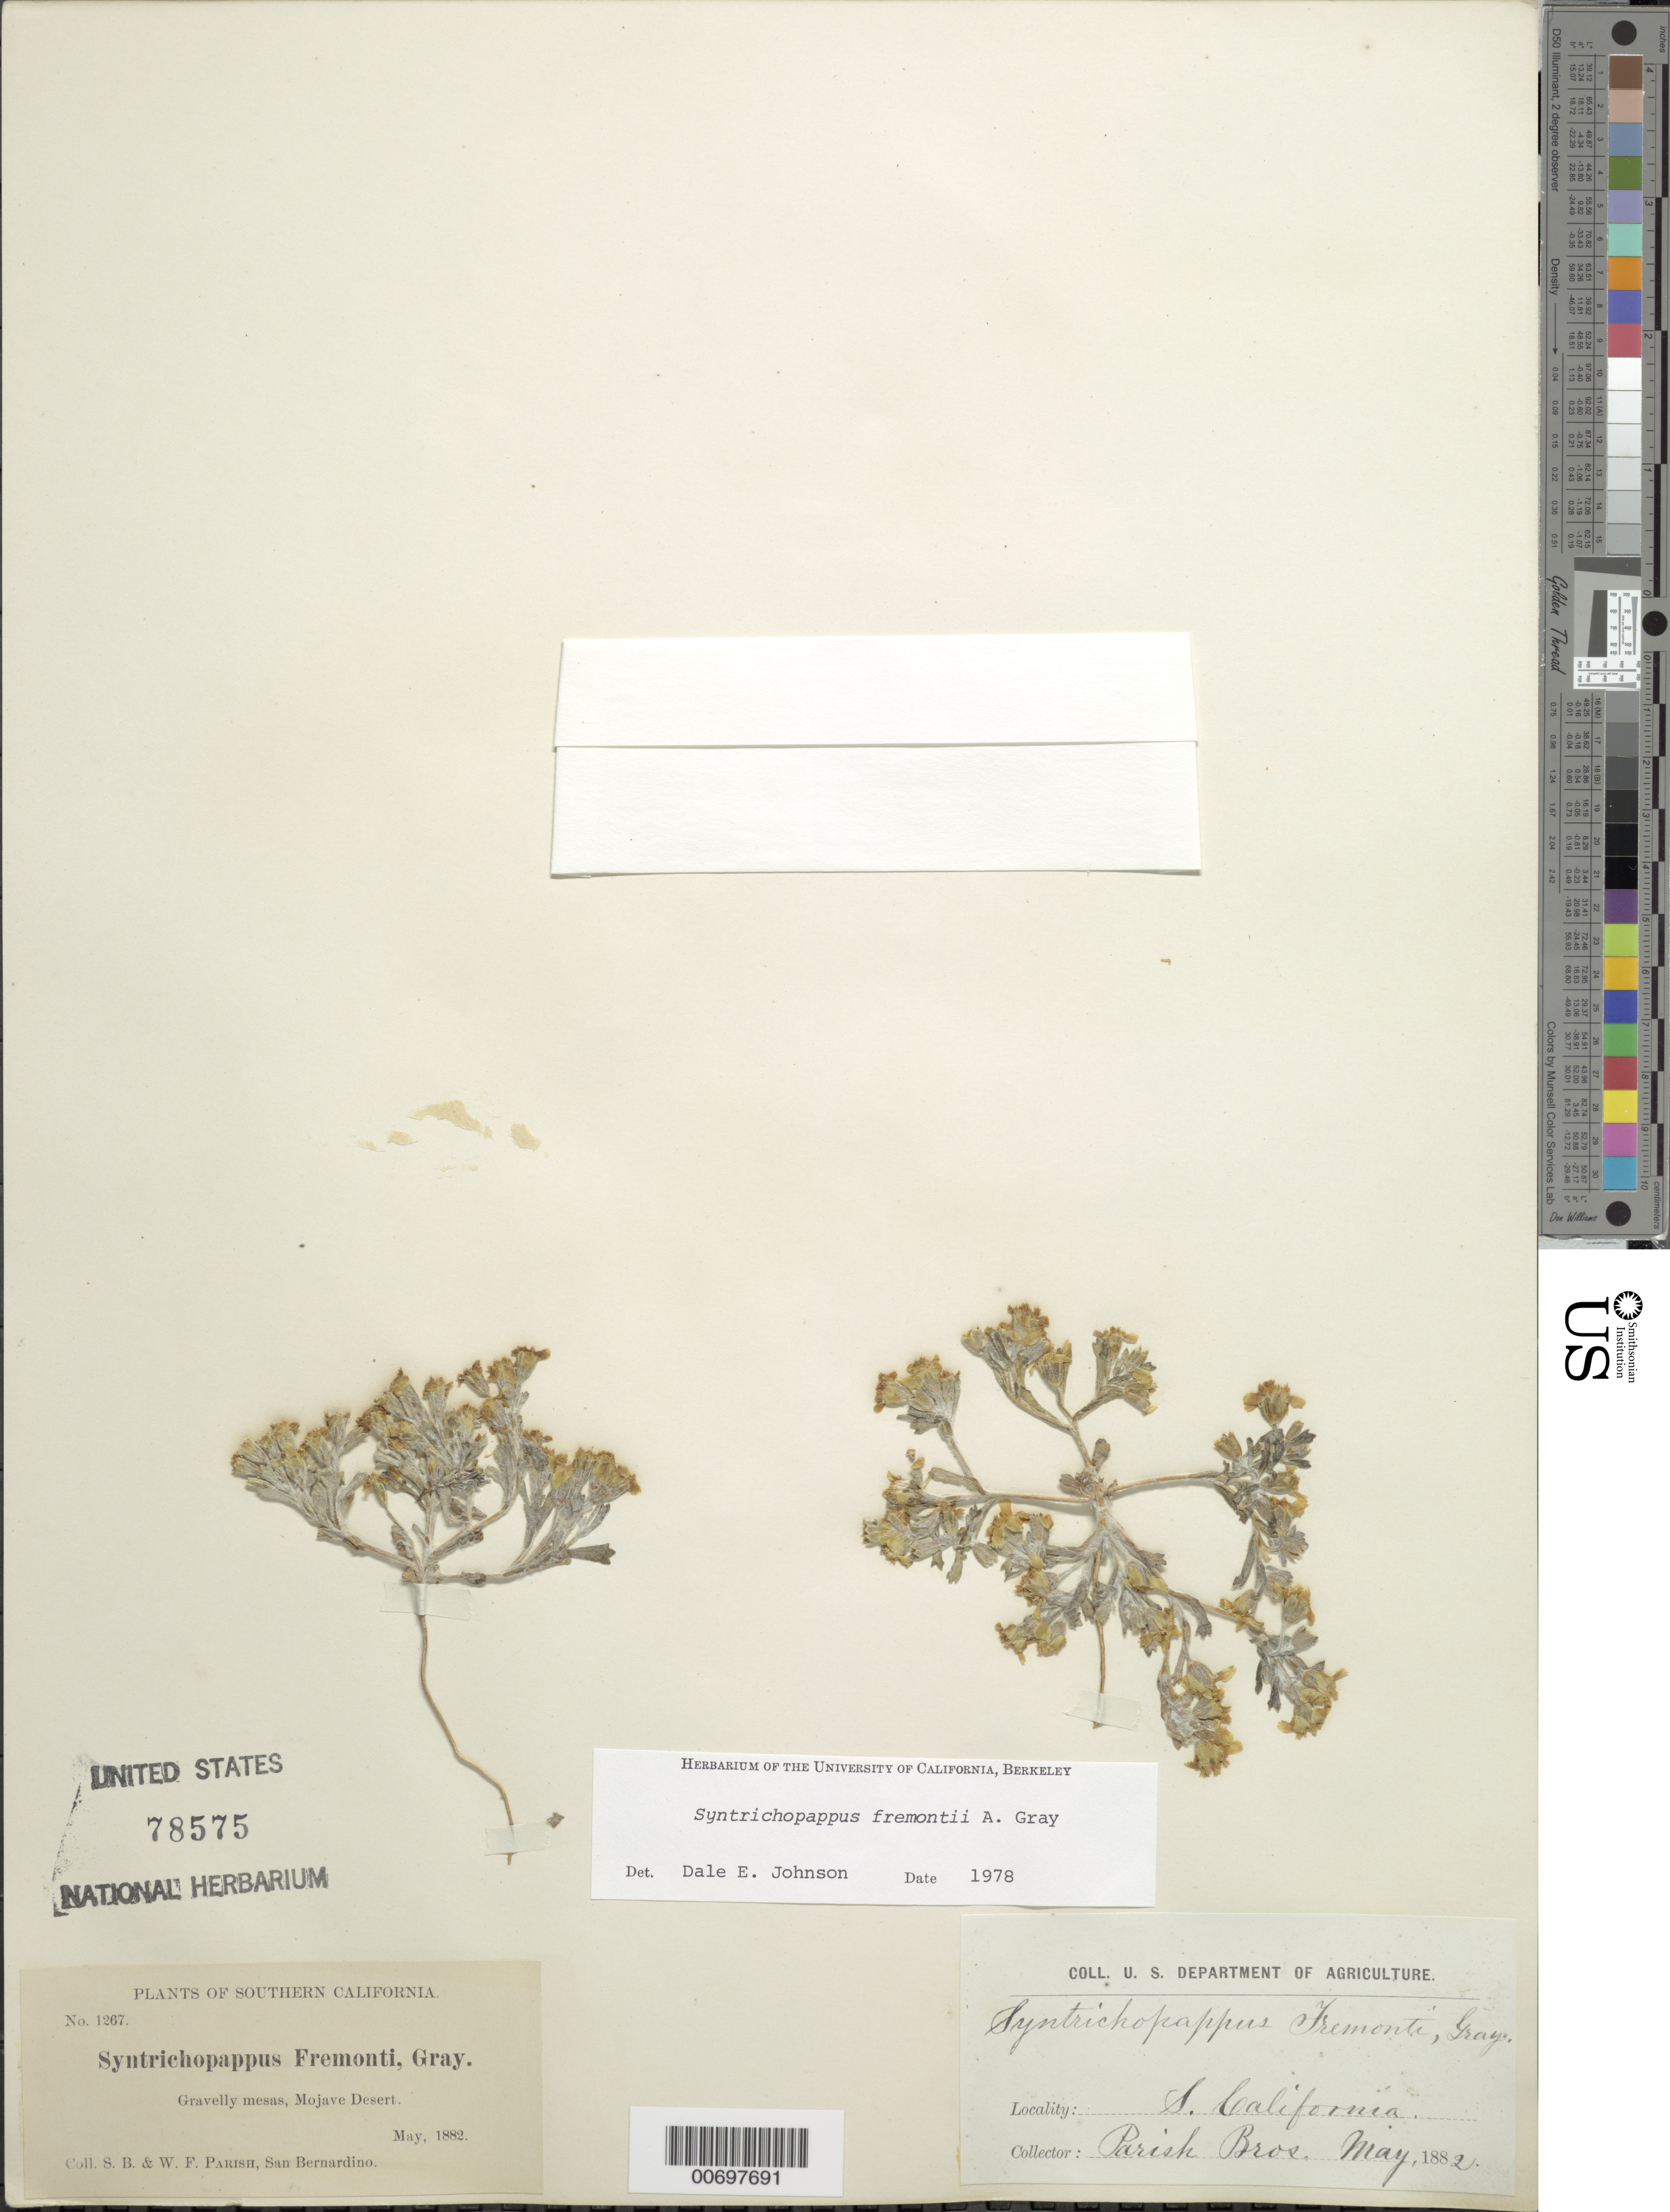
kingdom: Plantae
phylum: Tracheophyta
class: Magnoliopsida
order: Asterales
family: Asteraceae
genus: Syntrichopappus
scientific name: Syntrichopappus fremontii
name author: A. Gray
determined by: Johnson, D. E.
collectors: S. B. Parish & W. F. Parish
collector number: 1267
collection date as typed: May 1882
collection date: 1882-05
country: United States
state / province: California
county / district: San Bernardino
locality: Mojave Desert.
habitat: Gravelly mesas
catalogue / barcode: US 78575